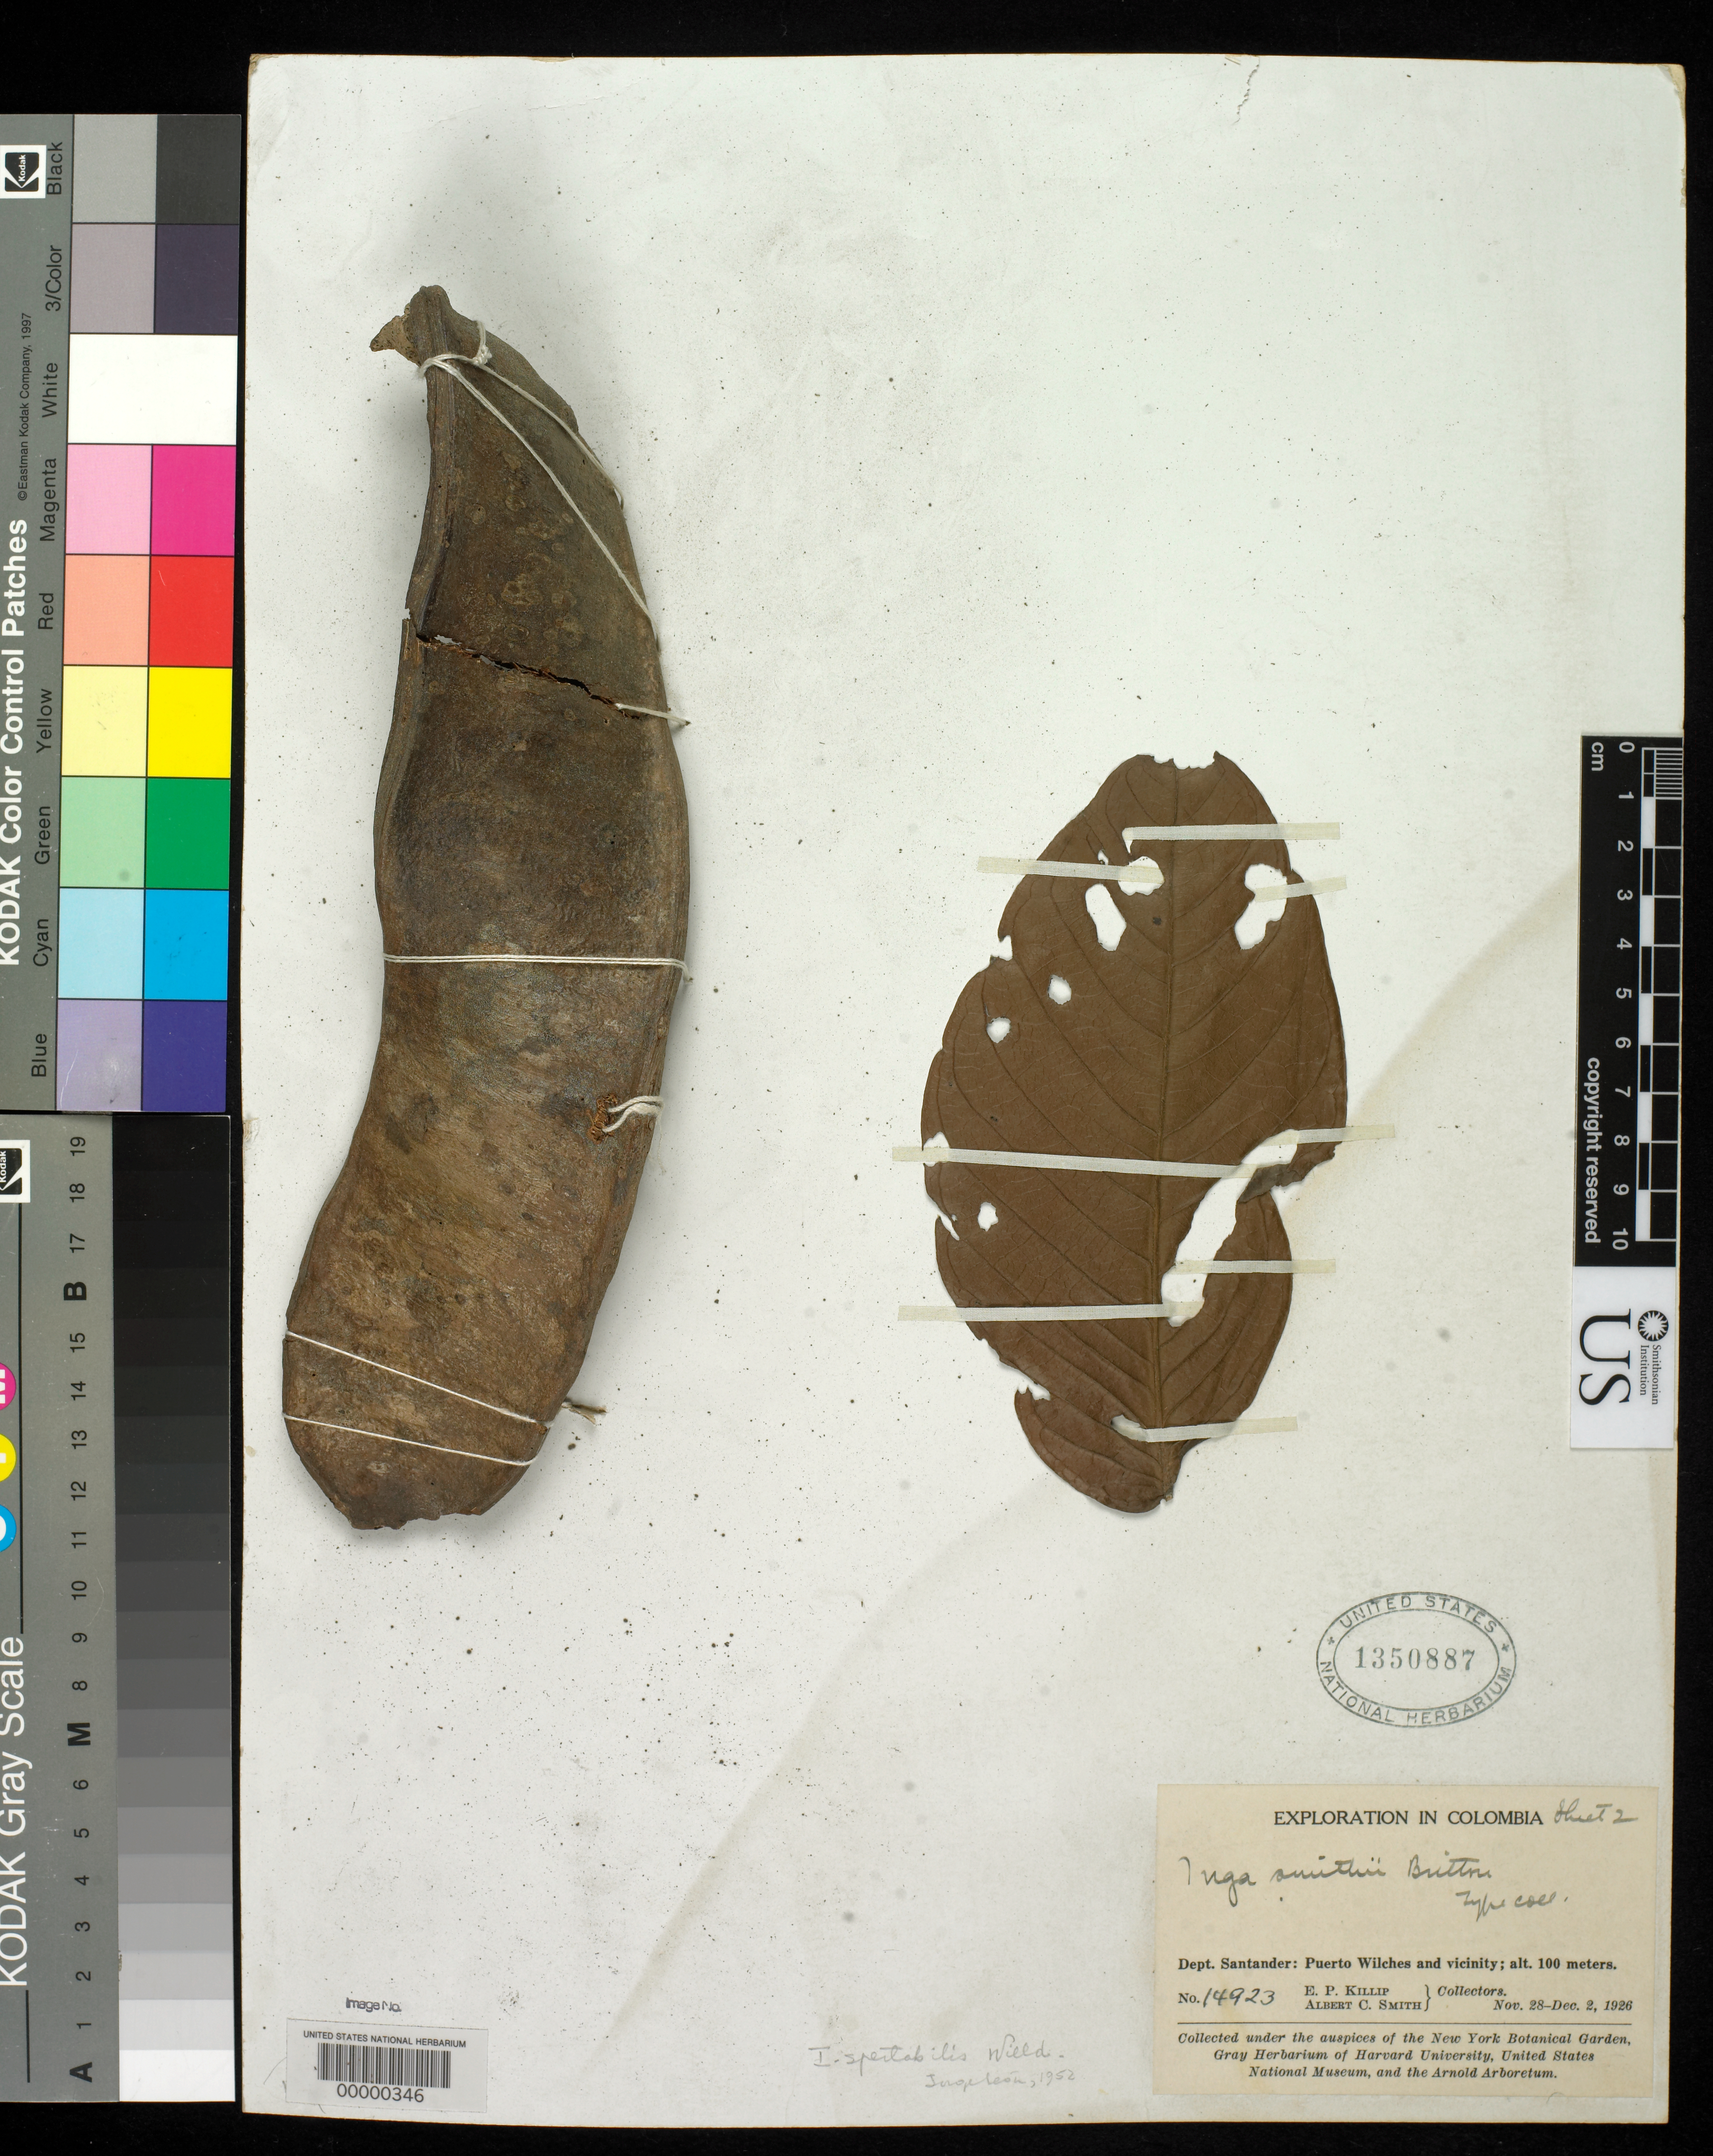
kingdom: Plantae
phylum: Tracheophyta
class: Magnoliopsida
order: Fabales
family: Fabaceae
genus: Inga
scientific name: Inga smithii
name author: Britton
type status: Isotype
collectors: E. P. Killip & A. C. Smith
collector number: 14923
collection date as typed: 28 Nov 1926 to 02 Dec 1926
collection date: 1926-11-28/1926-12-02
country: Colombia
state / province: Santander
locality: Near Puerto Wilches.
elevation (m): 100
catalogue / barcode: US 1350887